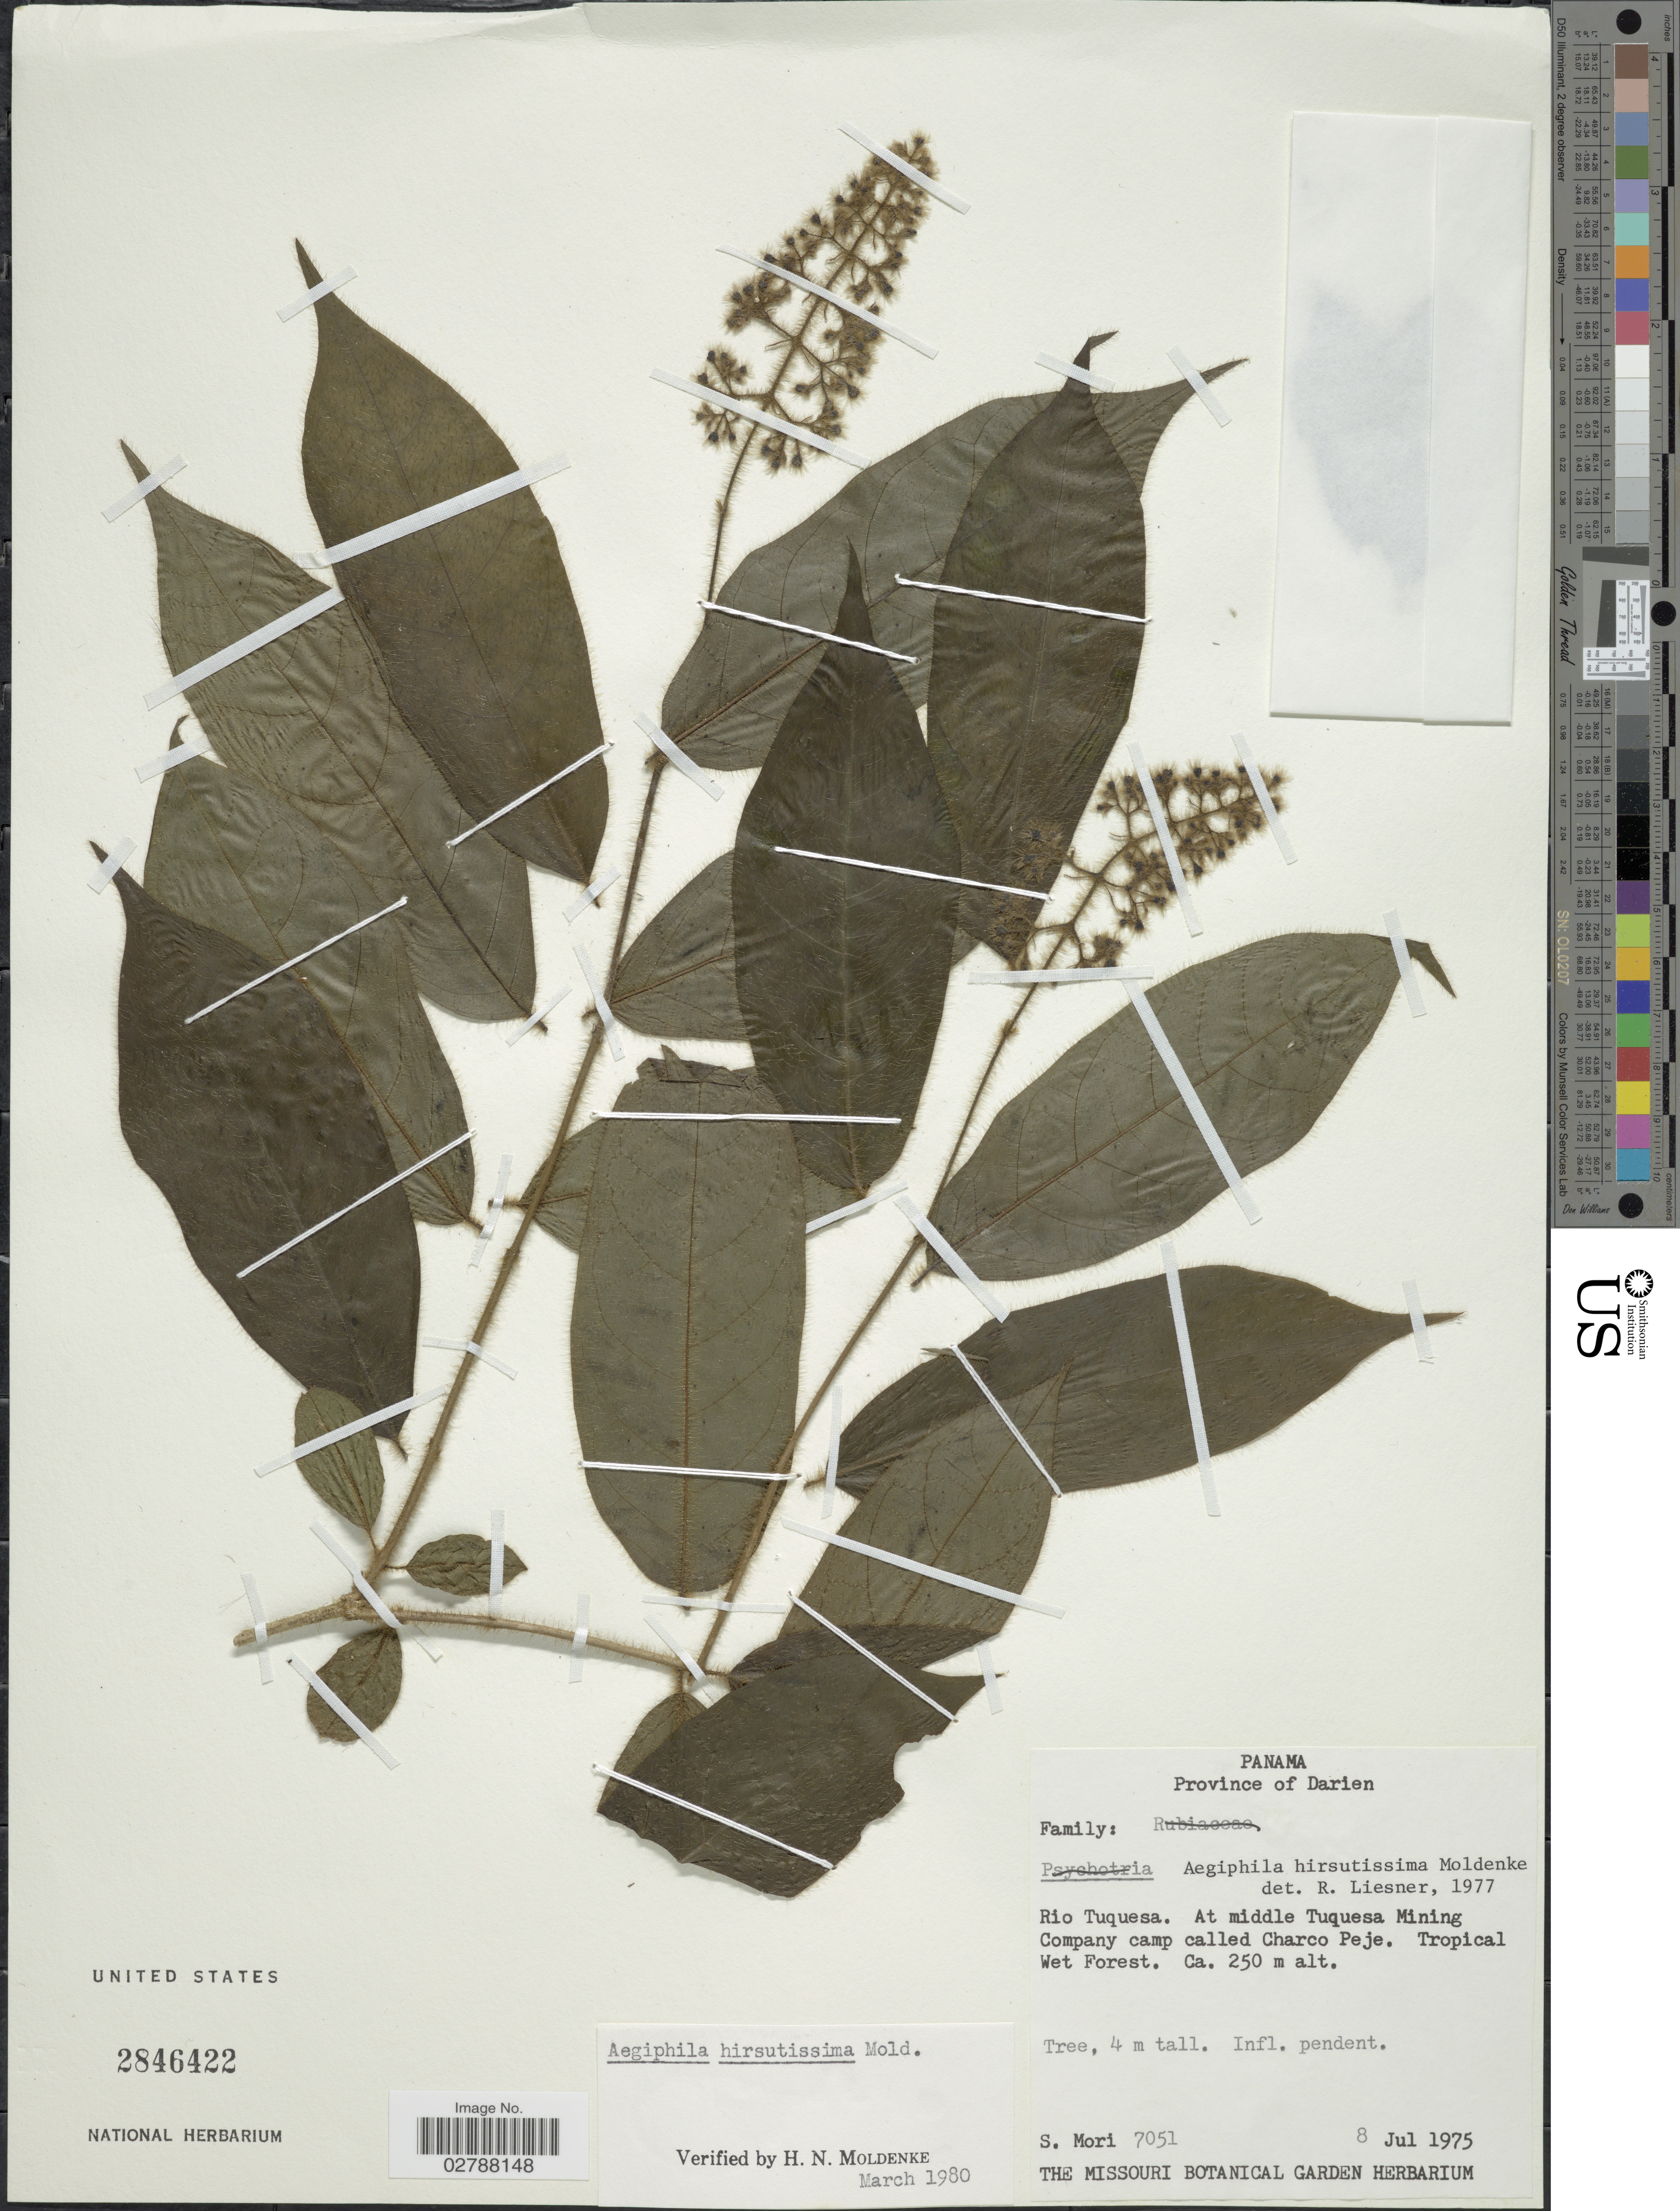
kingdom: Plantae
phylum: Tracheophyta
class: Magnoliopsida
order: Lamiales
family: Lamiaceae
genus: Aegiphila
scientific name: Aegiphila hirsutissima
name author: Moldenke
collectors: S. Mori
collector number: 7051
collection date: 1975-07-08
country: Panama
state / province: Darién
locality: Province of Darien. Rio Tuquesa. At middle Tuquesa Mining Company camp called Charco Peje.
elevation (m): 250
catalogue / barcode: US 2846422